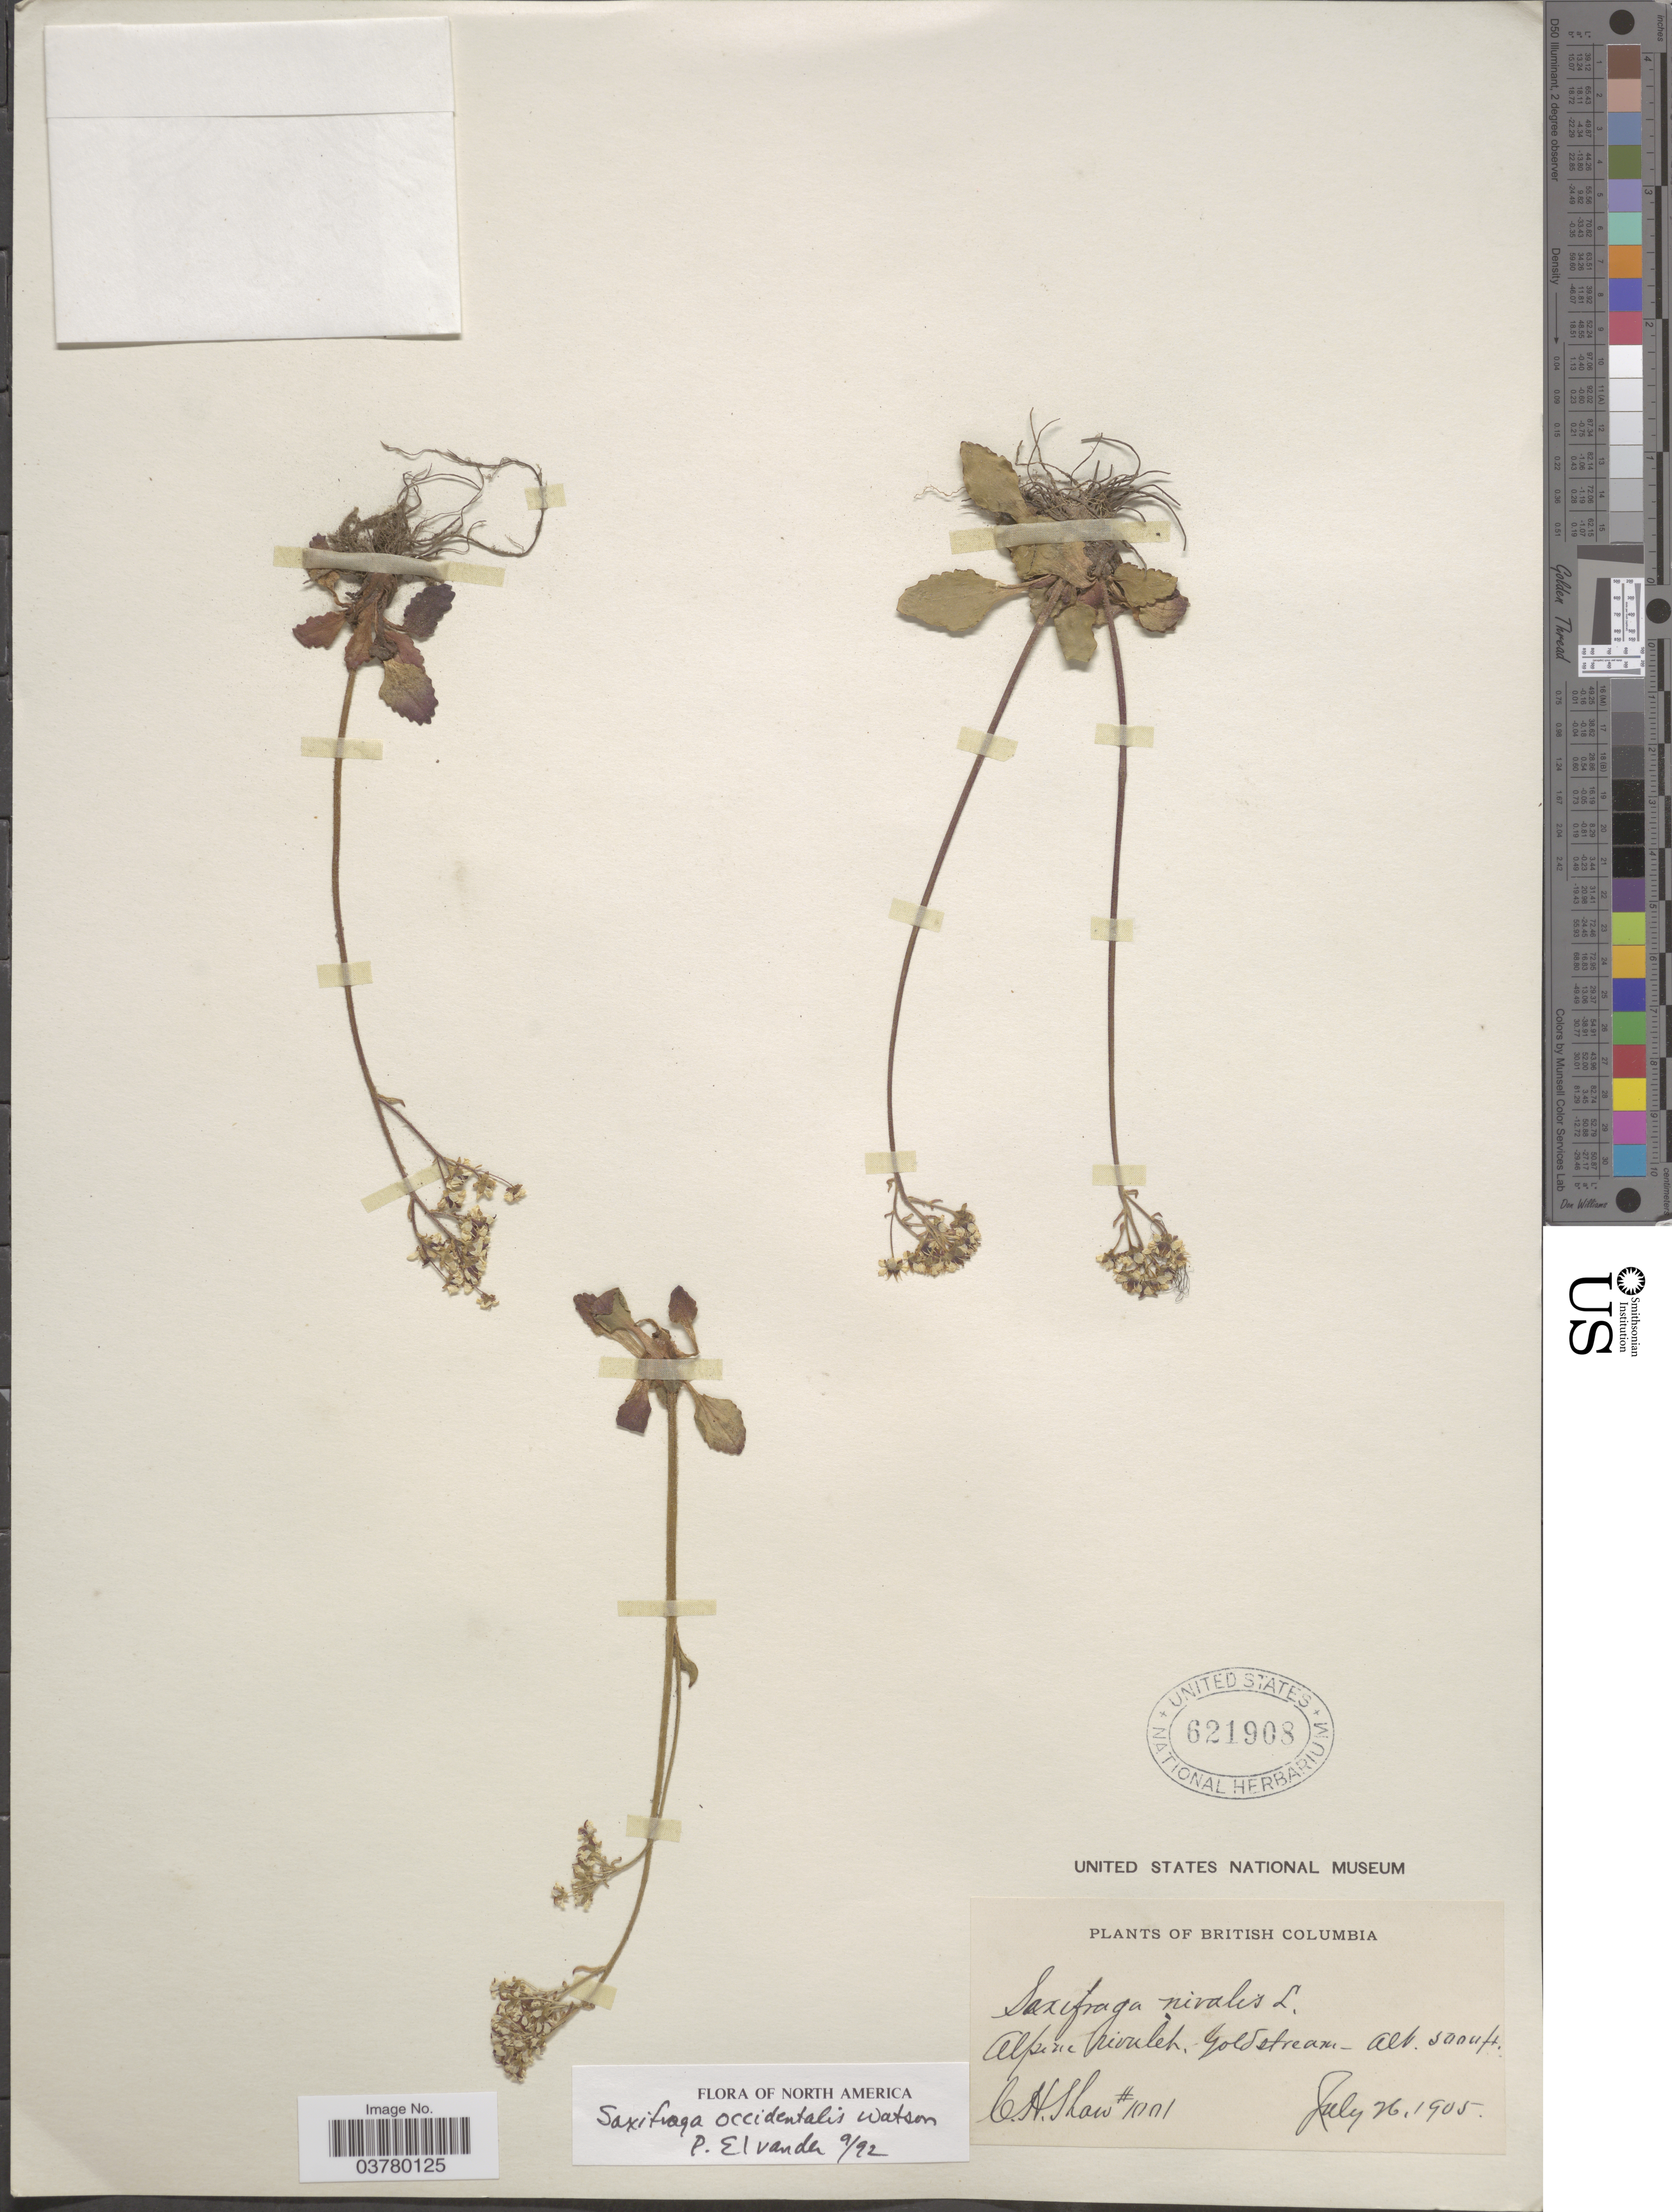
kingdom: Plantae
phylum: Tracheophyta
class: Magnoliopsida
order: Saxifragales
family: Saxifragaceae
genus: Micranthes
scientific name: Micranthes occidentalis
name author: (S. Watson) Small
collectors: C. H. Shaw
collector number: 1001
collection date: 1905-07-26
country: Canada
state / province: British Columbia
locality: Alpine rivulet, Goldstream.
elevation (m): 1524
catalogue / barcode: US 621908